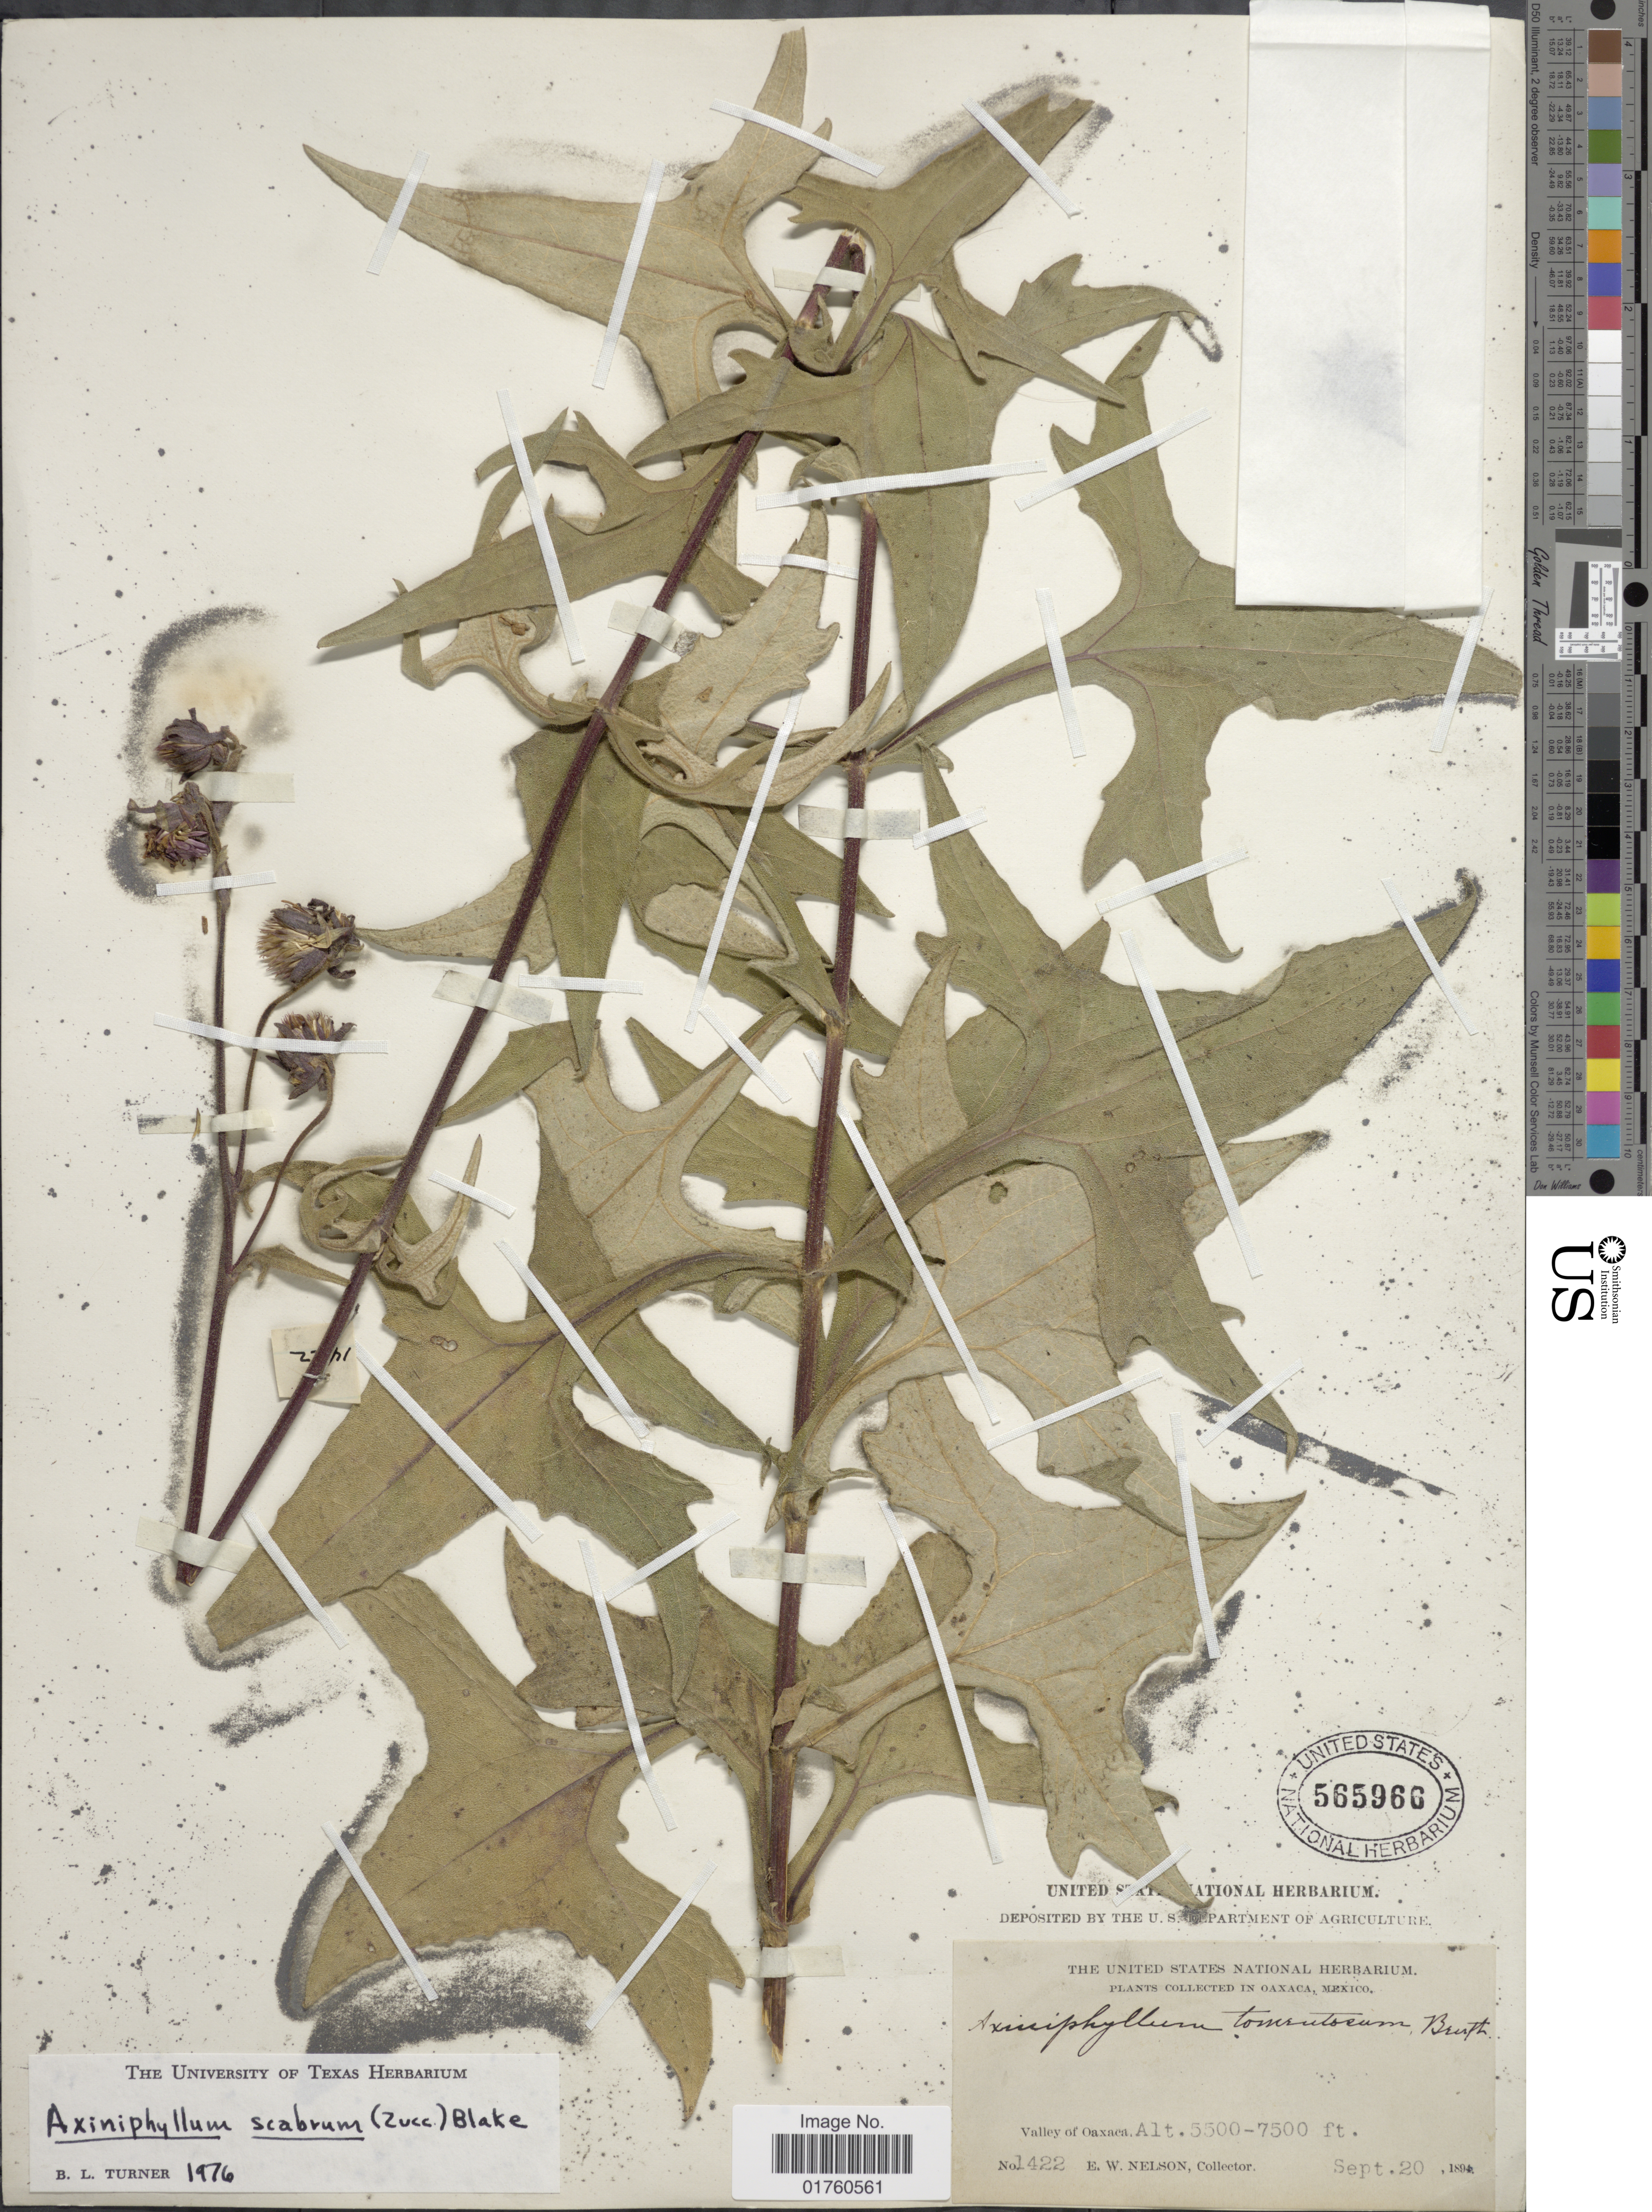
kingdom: Plantae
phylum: Tracheophyta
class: Magnoliopsida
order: Asterales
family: Asteraceae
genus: Axiniphyllum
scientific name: Axiniphyllum scabbrum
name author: (Zucc.) Blake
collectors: E. W. Nelson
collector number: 1422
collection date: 1891-09-20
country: Mexico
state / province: Oaxaca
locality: Valley of Oaxaca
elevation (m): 1676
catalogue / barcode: US 565966